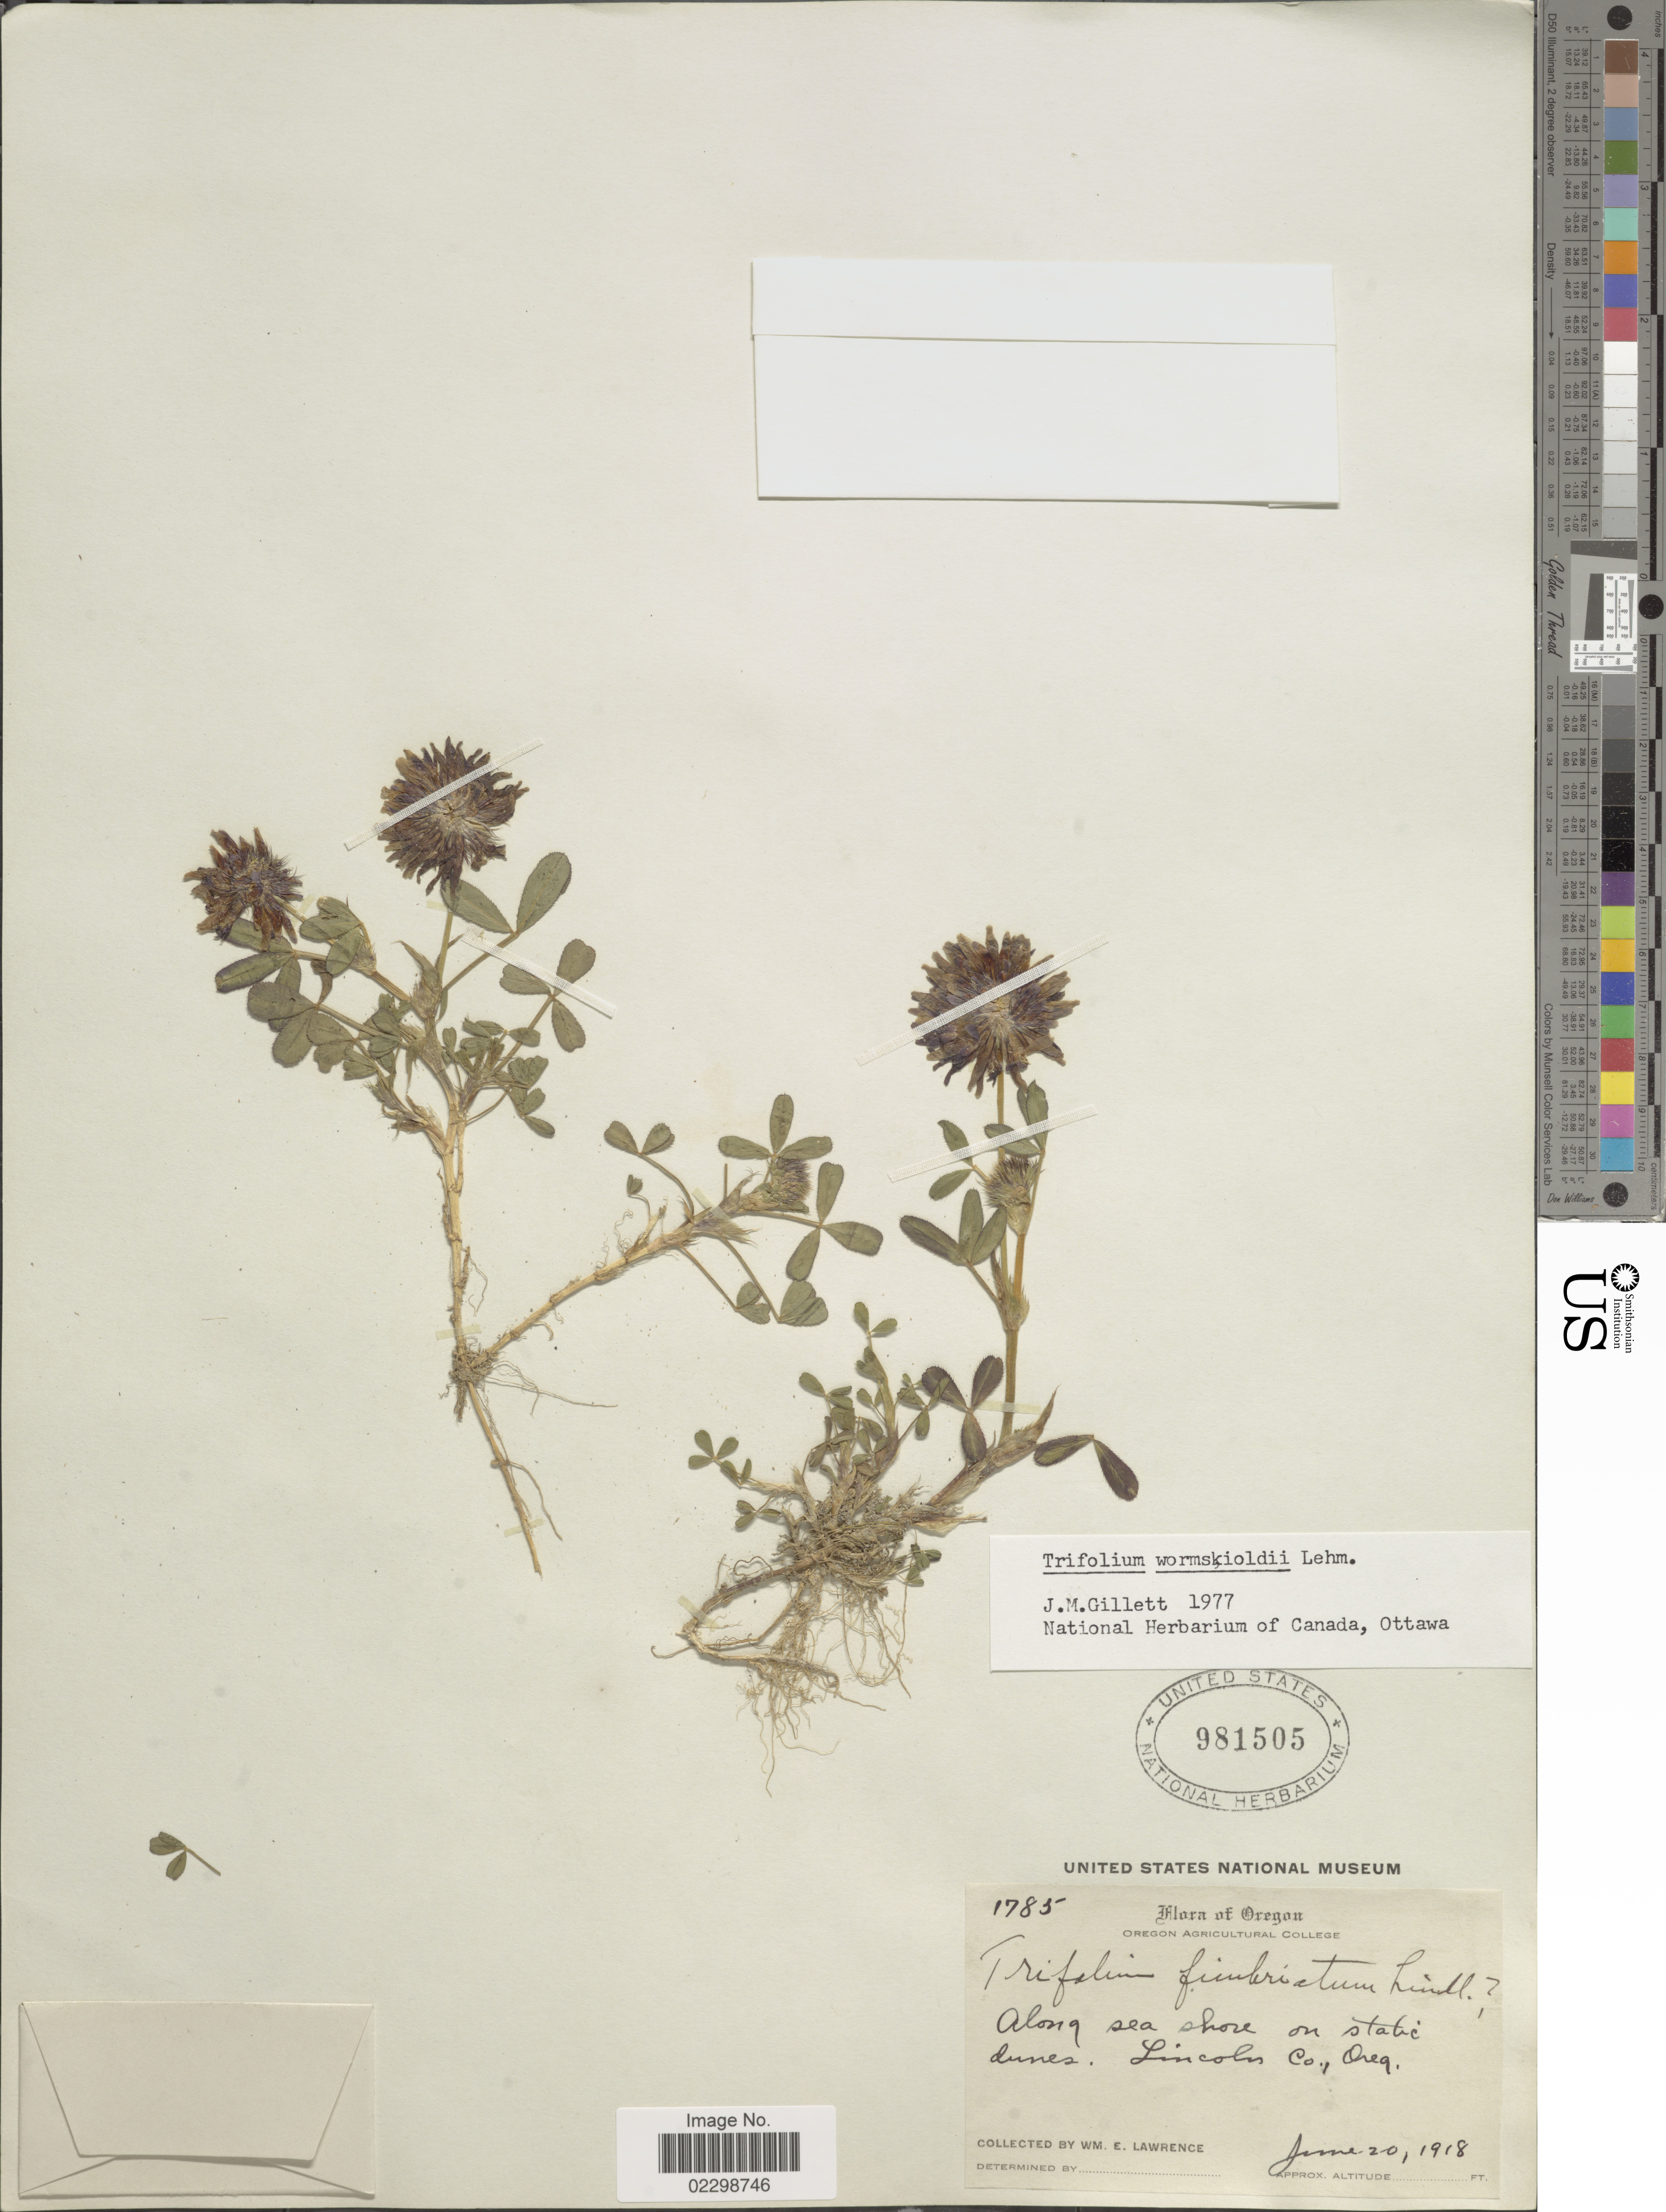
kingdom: Plantae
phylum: Tracheophyta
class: Magnoliopsida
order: Fabales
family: Fabaceae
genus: Trifolium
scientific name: Trifolium wormskioldii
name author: Lehm.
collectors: W. Lawrence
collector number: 1785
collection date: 1918-06-20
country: United States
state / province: Oregon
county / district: Lincoln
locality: Along sea shore on static dunes, Lincoln Co.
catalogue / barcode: US 981505